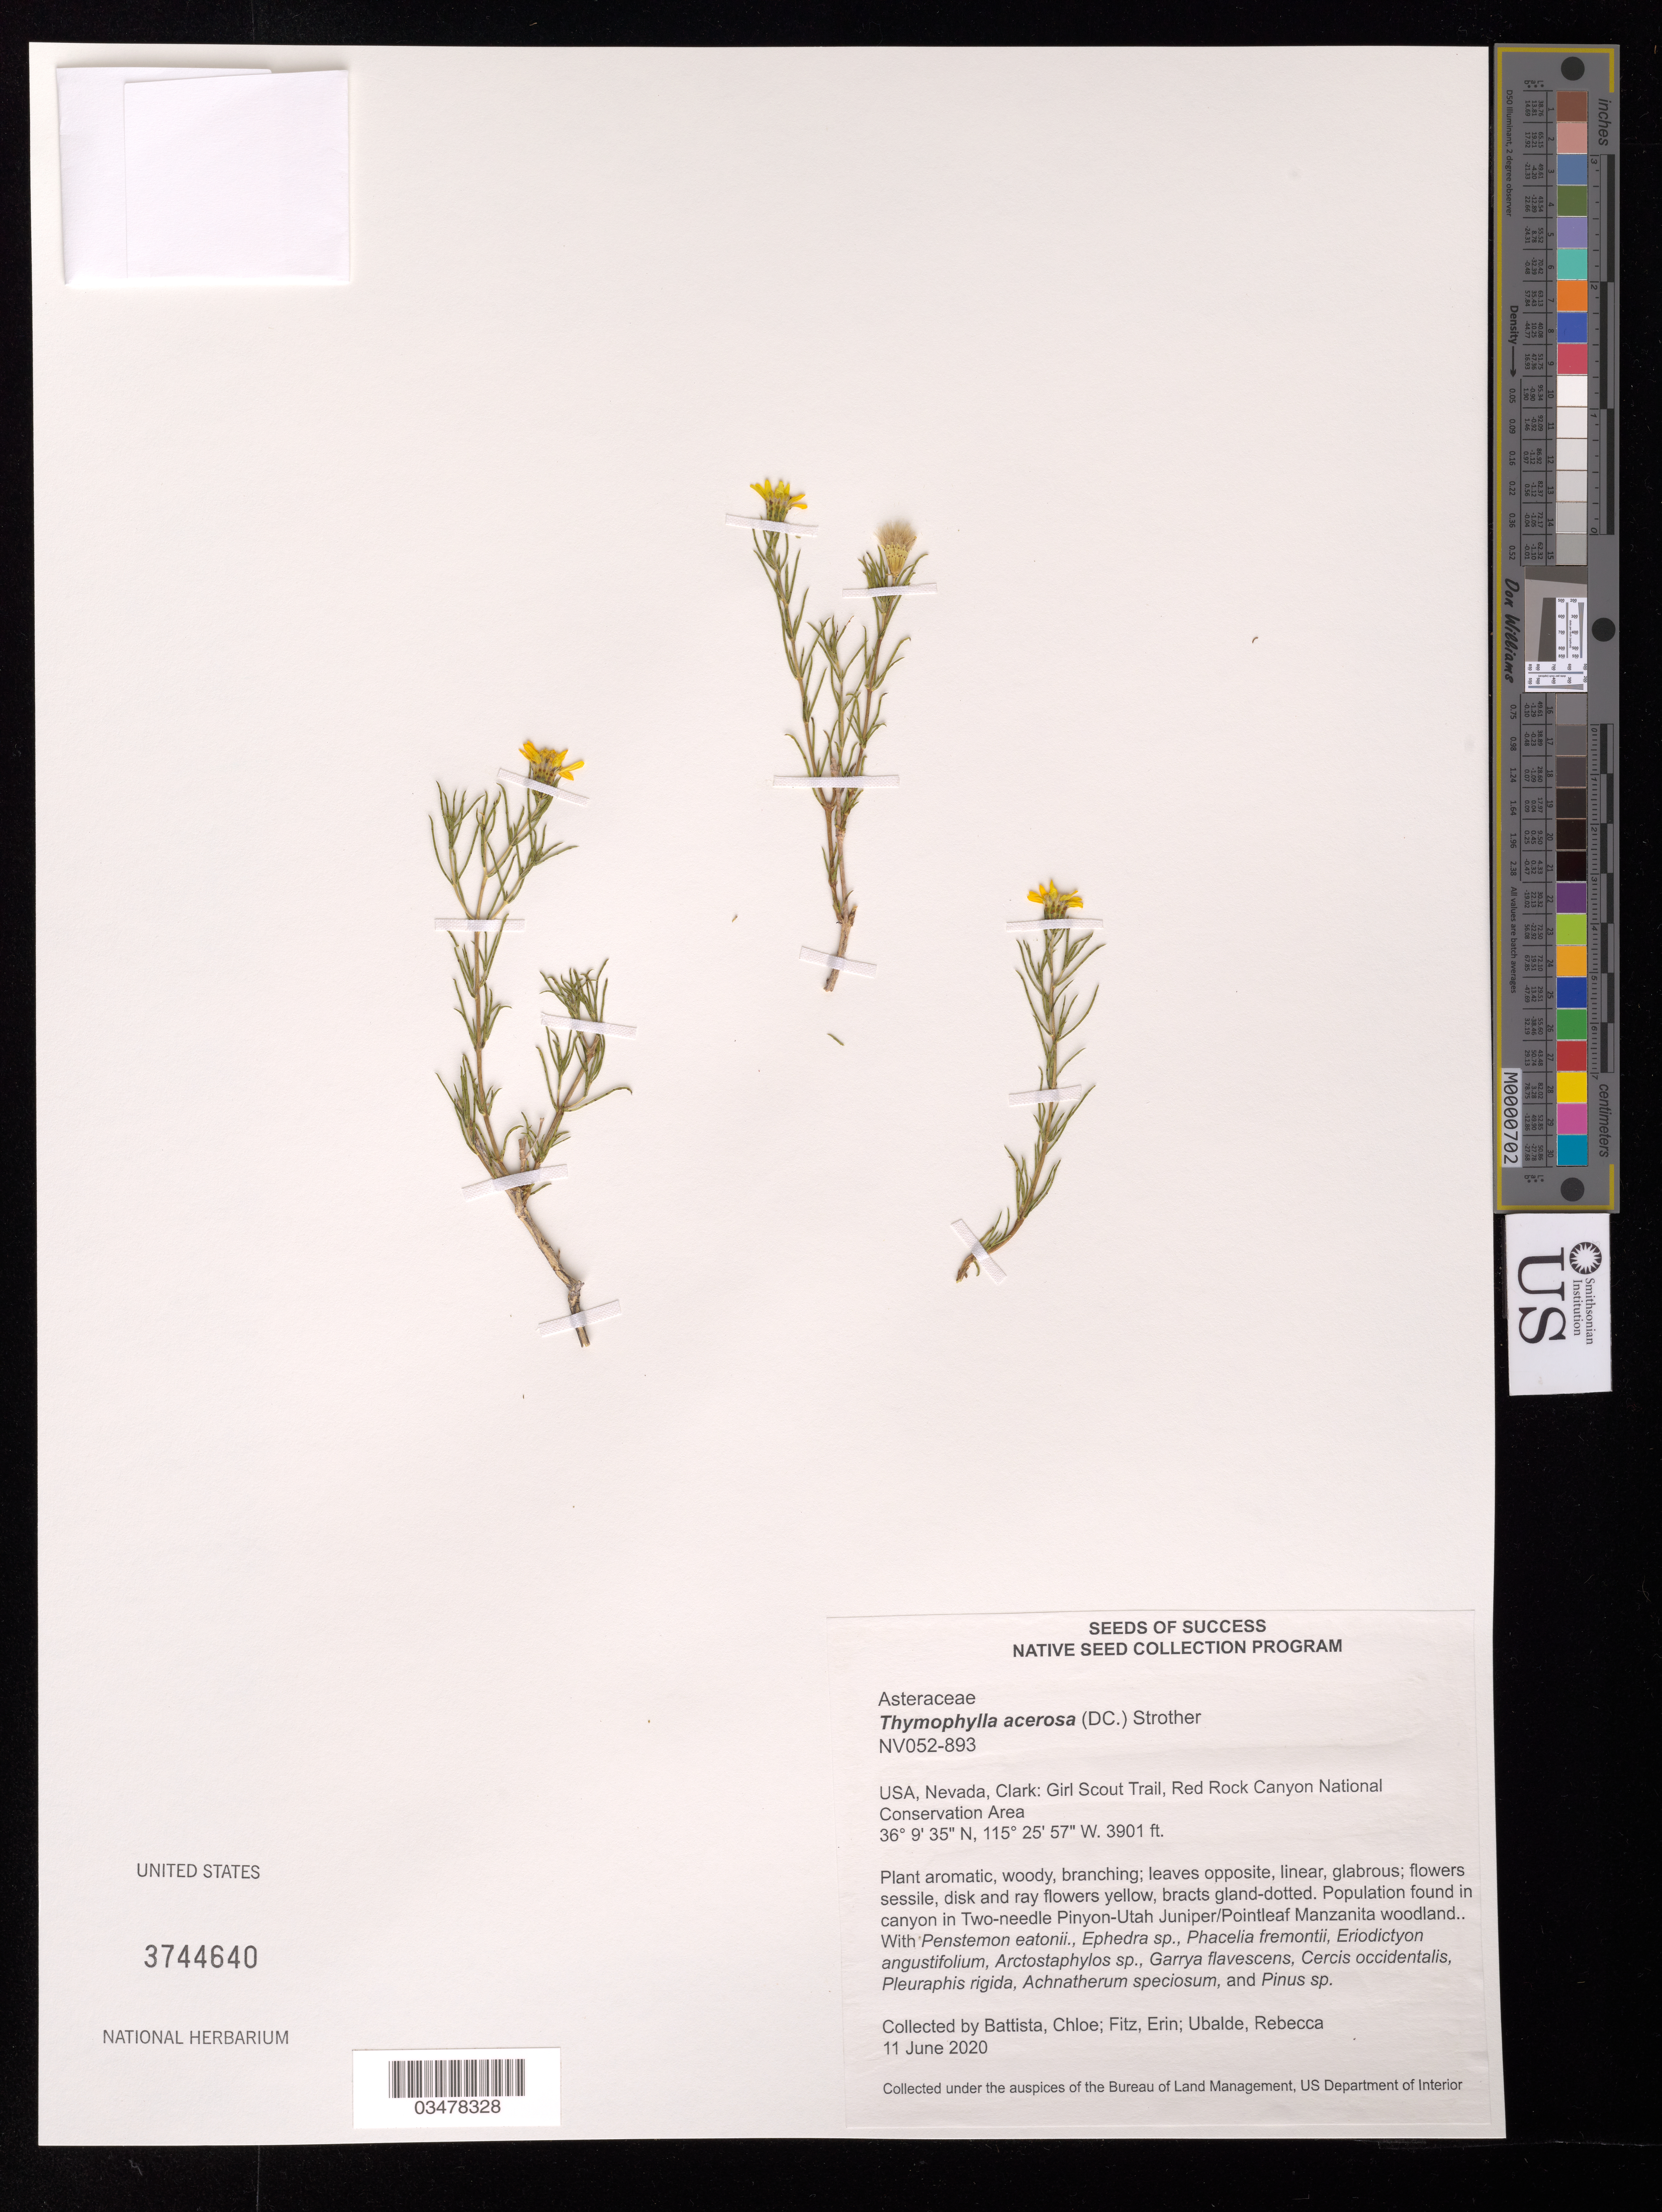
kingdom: Plantae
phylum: Tracheophyta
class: Magnoliopsida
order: Asterales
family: Asteraceae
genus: Thymophylla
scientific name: Thymophylla acerosa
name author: (DC.) Strother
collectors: C. Battista, E. Fitz & R. Ubalde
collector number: NV052-893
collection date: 2020-06-11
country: United States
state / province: Nevada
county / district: Clark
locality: Red Rock Canyon National Conservation Area. Girl Scout Trail.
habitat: Pinyon-Utah Juniper/Pointleaf Manzanita woodland. With Ephedra sp., Phacelia fremontii, Pinus sp., etc.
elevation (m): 1189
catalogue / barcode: US 3744640